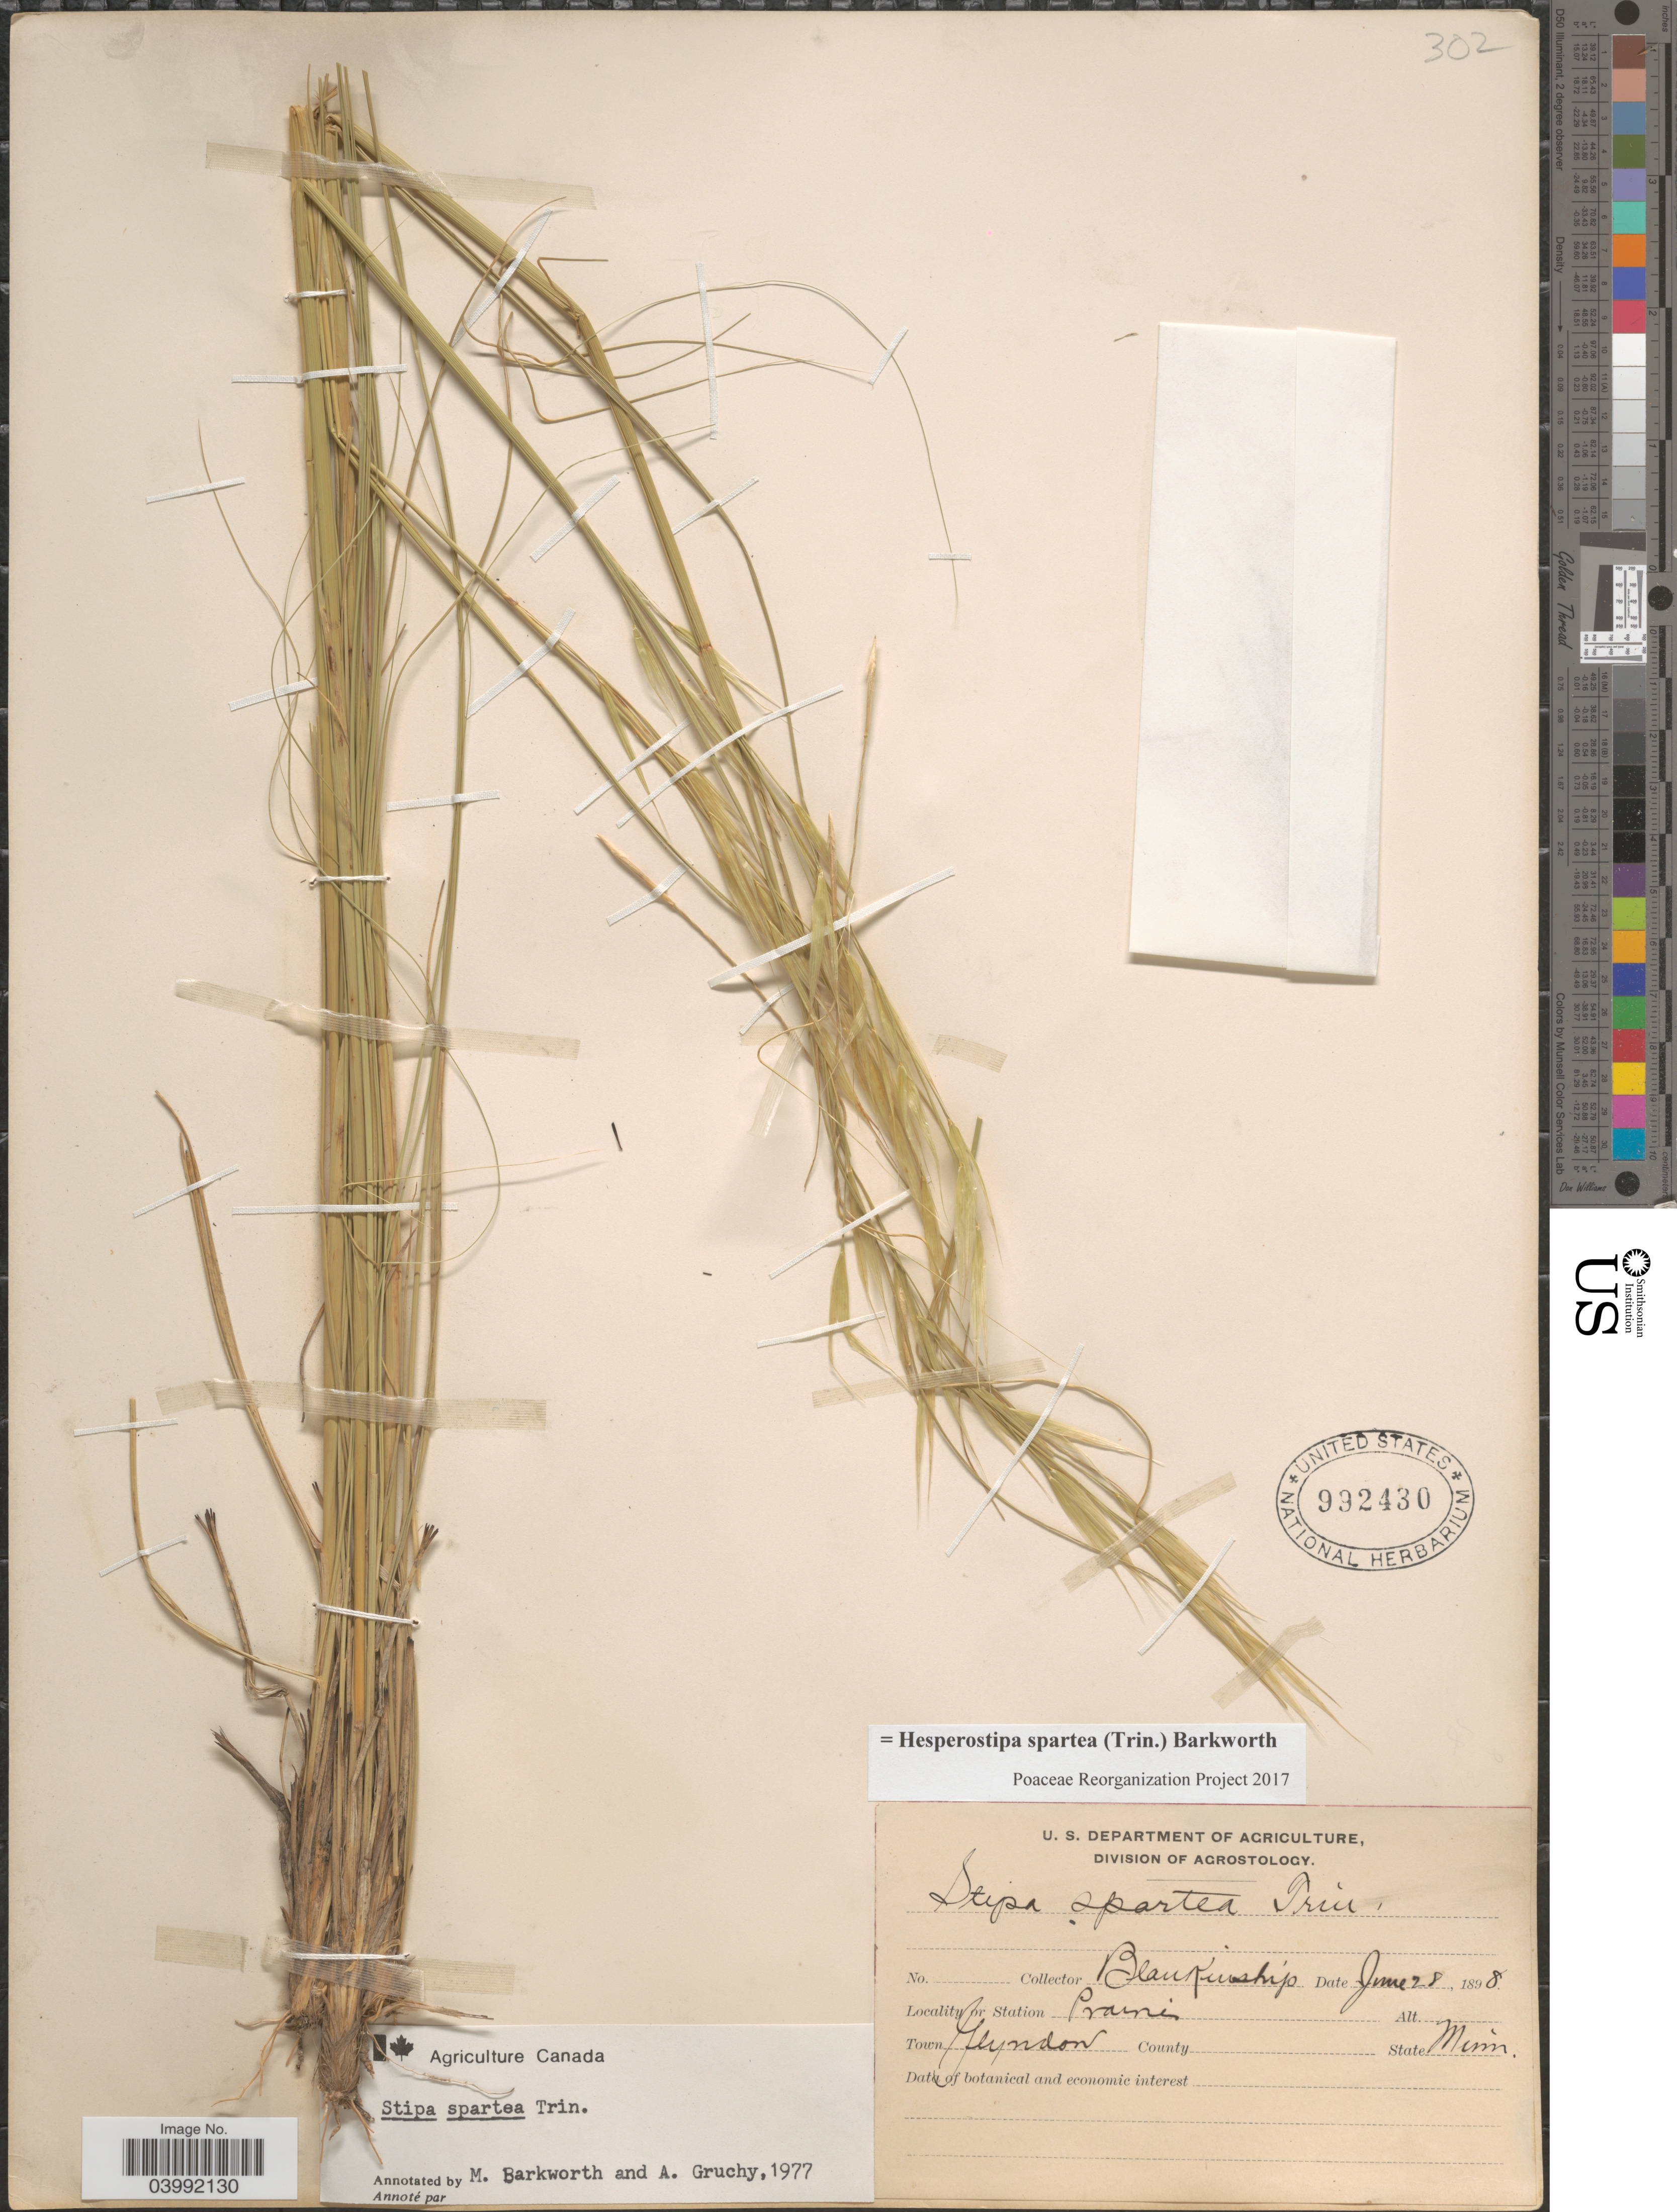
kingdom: Plantae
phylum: Tracheophyta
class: Liliopsida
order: Poales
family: Poaceae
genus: Hesperostipa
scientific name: Hesperostipa spartea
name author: (Trin.) Barkworth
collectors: Blankinship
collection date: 1898-06-28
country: United States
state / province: Minnesota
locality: Prairie. Town Glyndon.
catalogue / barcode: US 992430